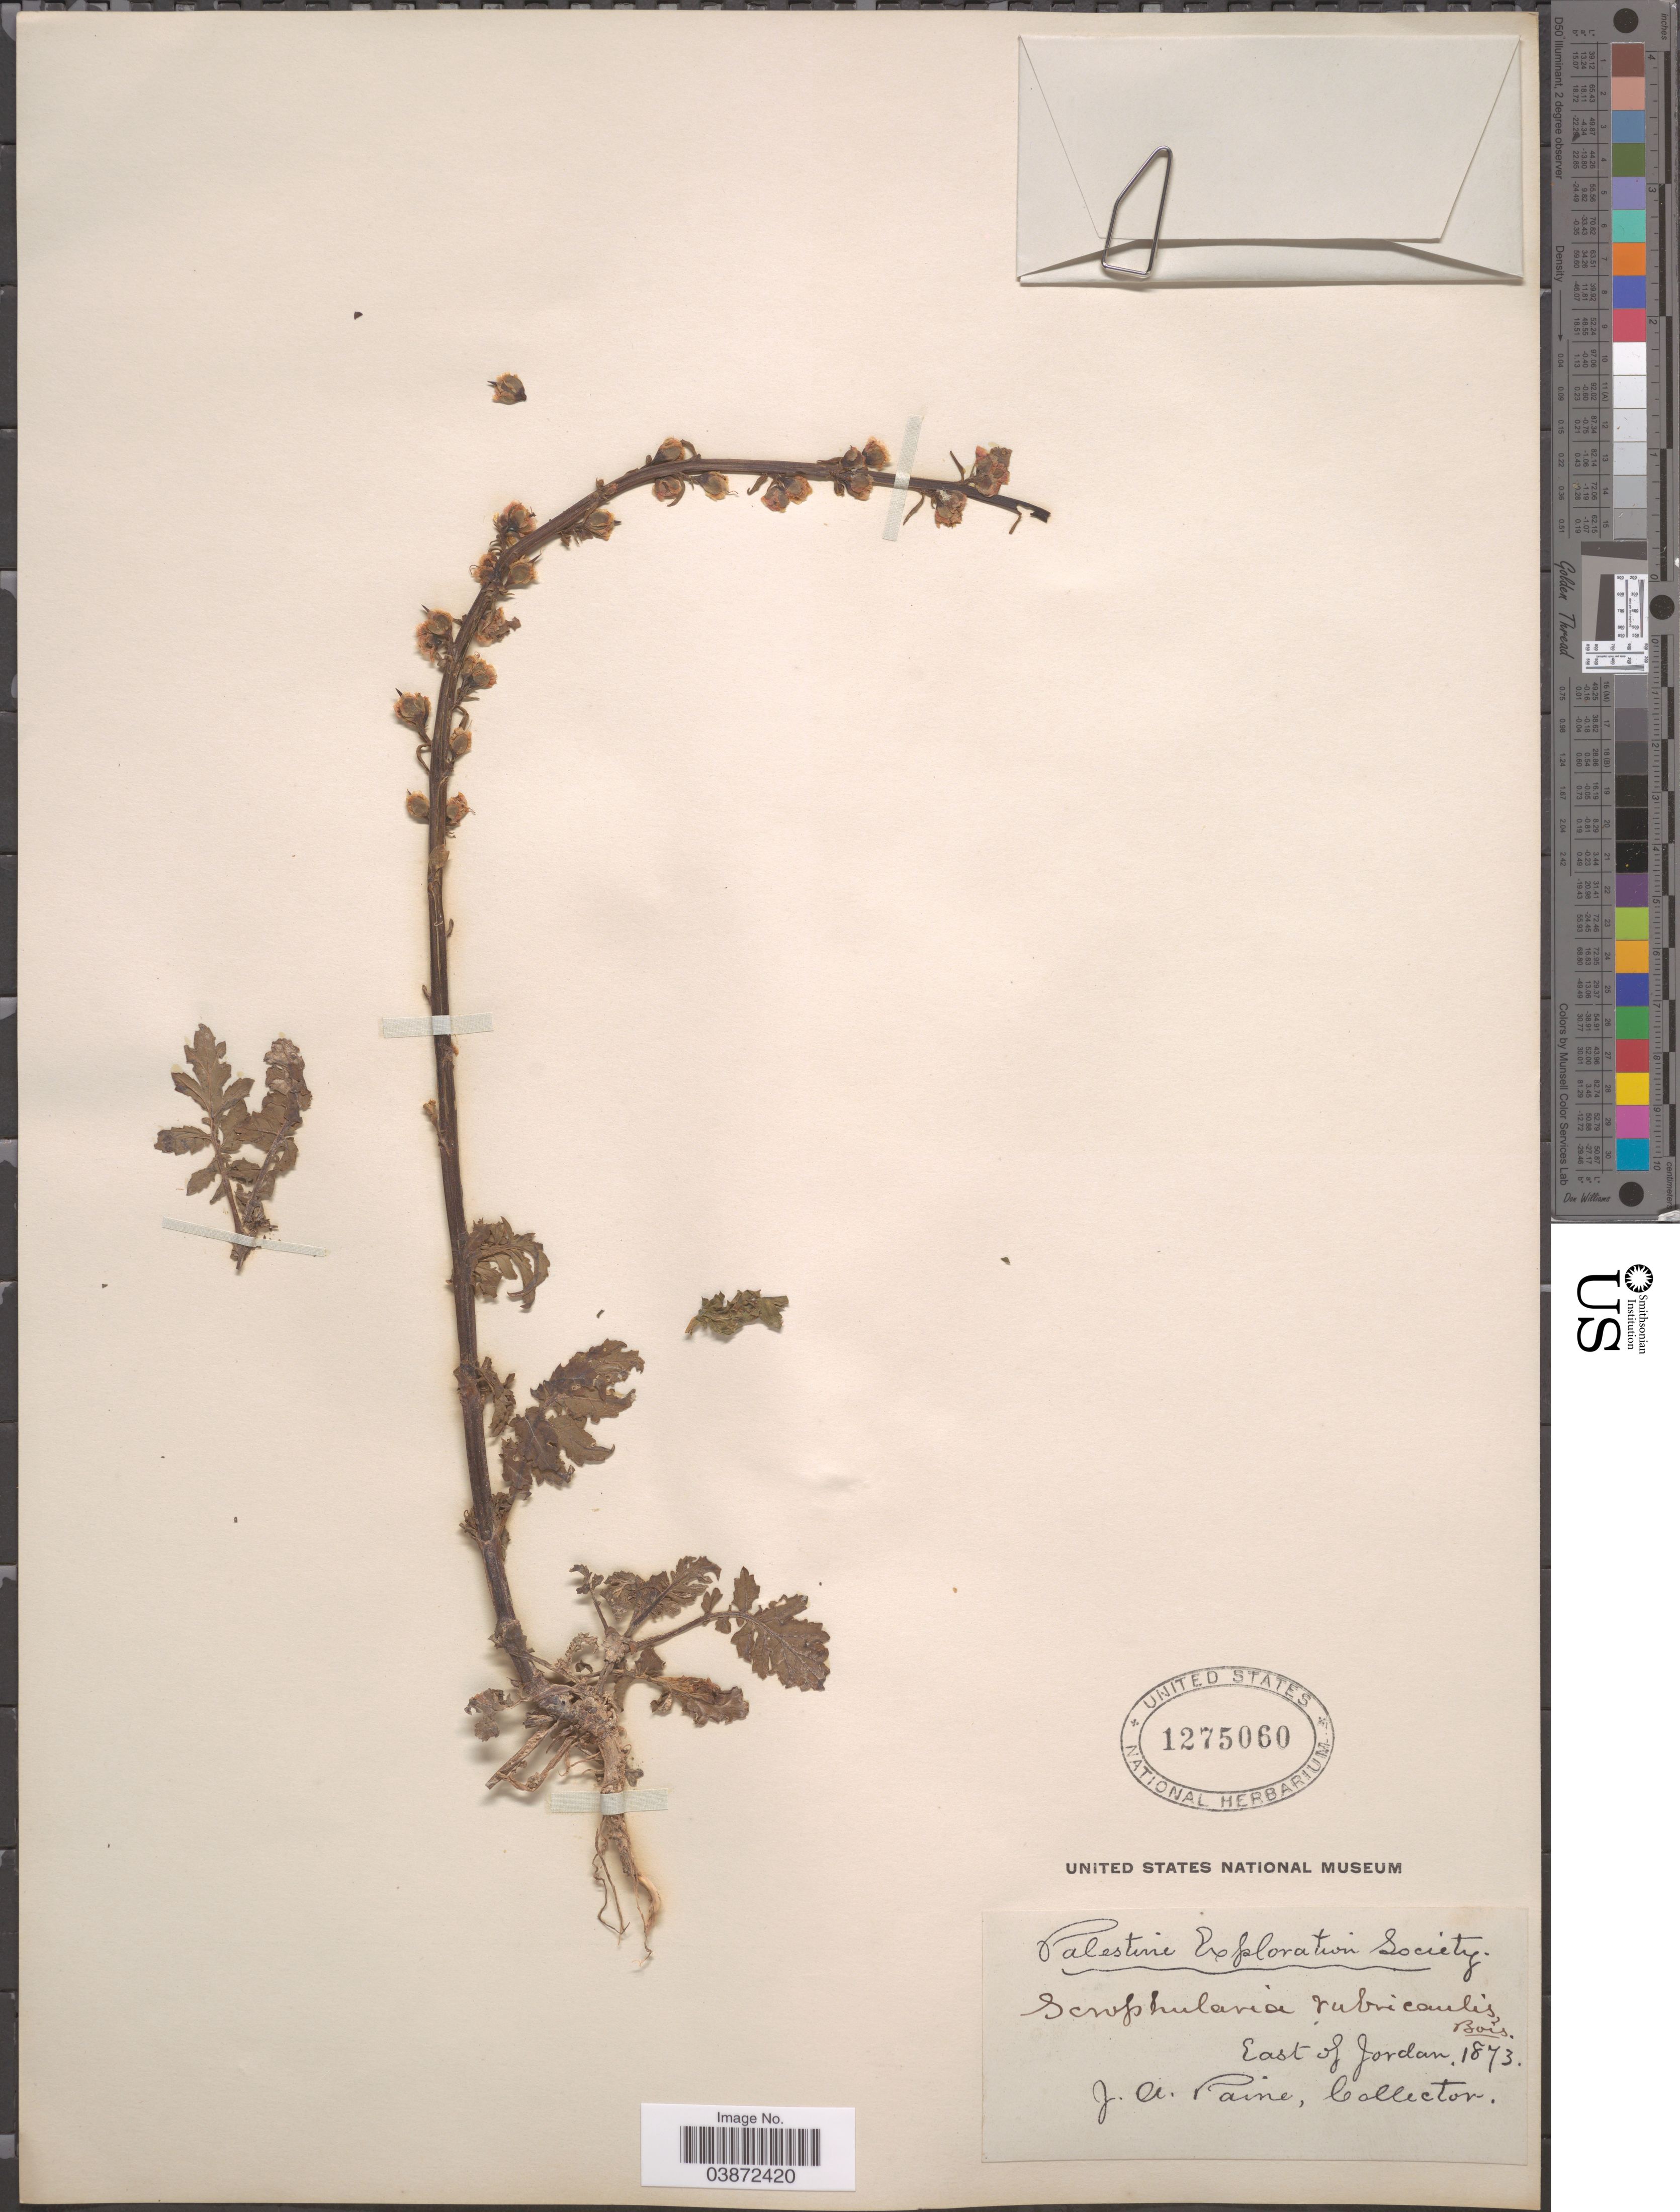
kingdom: Plantae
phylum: Tracheophyta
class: Magnoliopsida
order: Lamiales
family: Scrophulariaceae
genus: Scrophularia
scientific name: Scrophularia michoniana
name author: Coss. & Kralik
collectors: J. A. Paine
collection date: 1873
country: Jordan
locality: East of Jordan.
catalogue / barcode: US 1275060